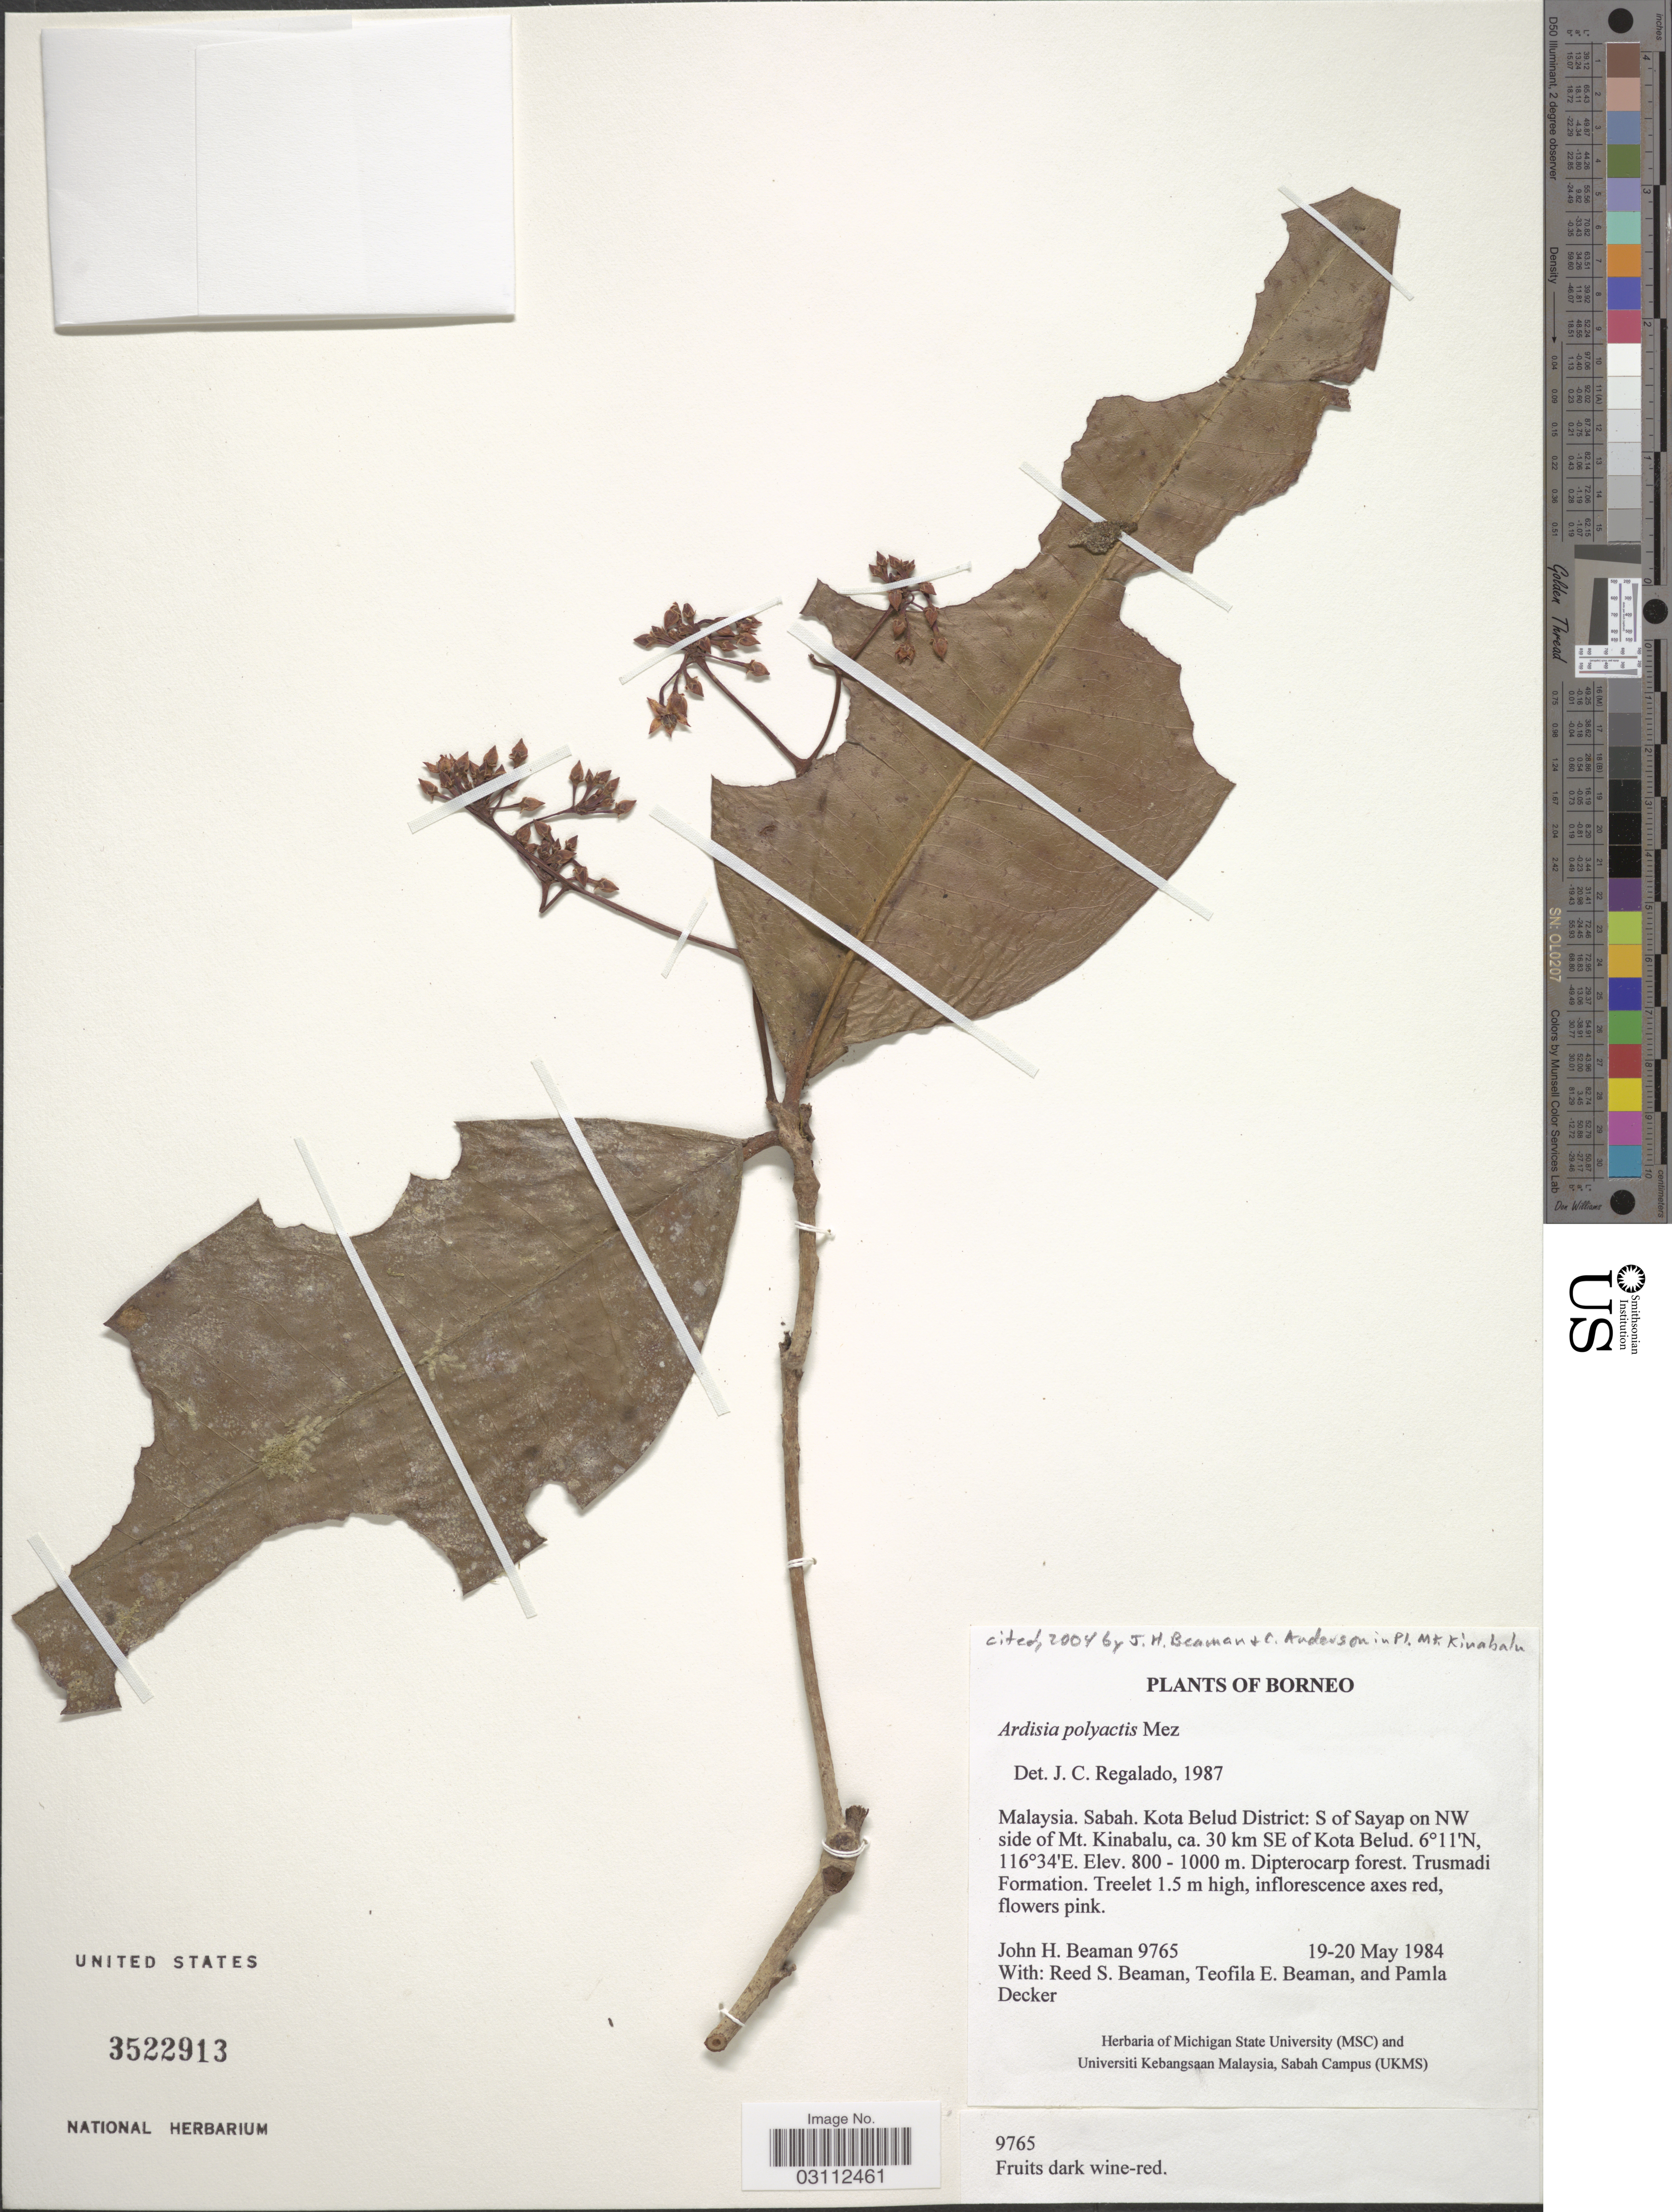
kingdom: Plantae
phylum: Tracheophyta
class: Magnoliopsida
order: Ericales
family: Primulaceae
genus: Ardisia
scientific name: Ardisia polyactis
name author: Mez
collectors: J. H. Beaman, R. S. Beaman, T. E. Beaman & P. Decker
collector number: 9765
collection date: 1984-05-19/1984-05-20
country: Malaysia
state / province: Sabah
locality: Borneo. Kota Belud District: S of Sayap on NW side of Mt. Kinabalu, ca. 30 km SE of Kota Belud.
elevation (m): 800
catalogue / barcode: US 3522913